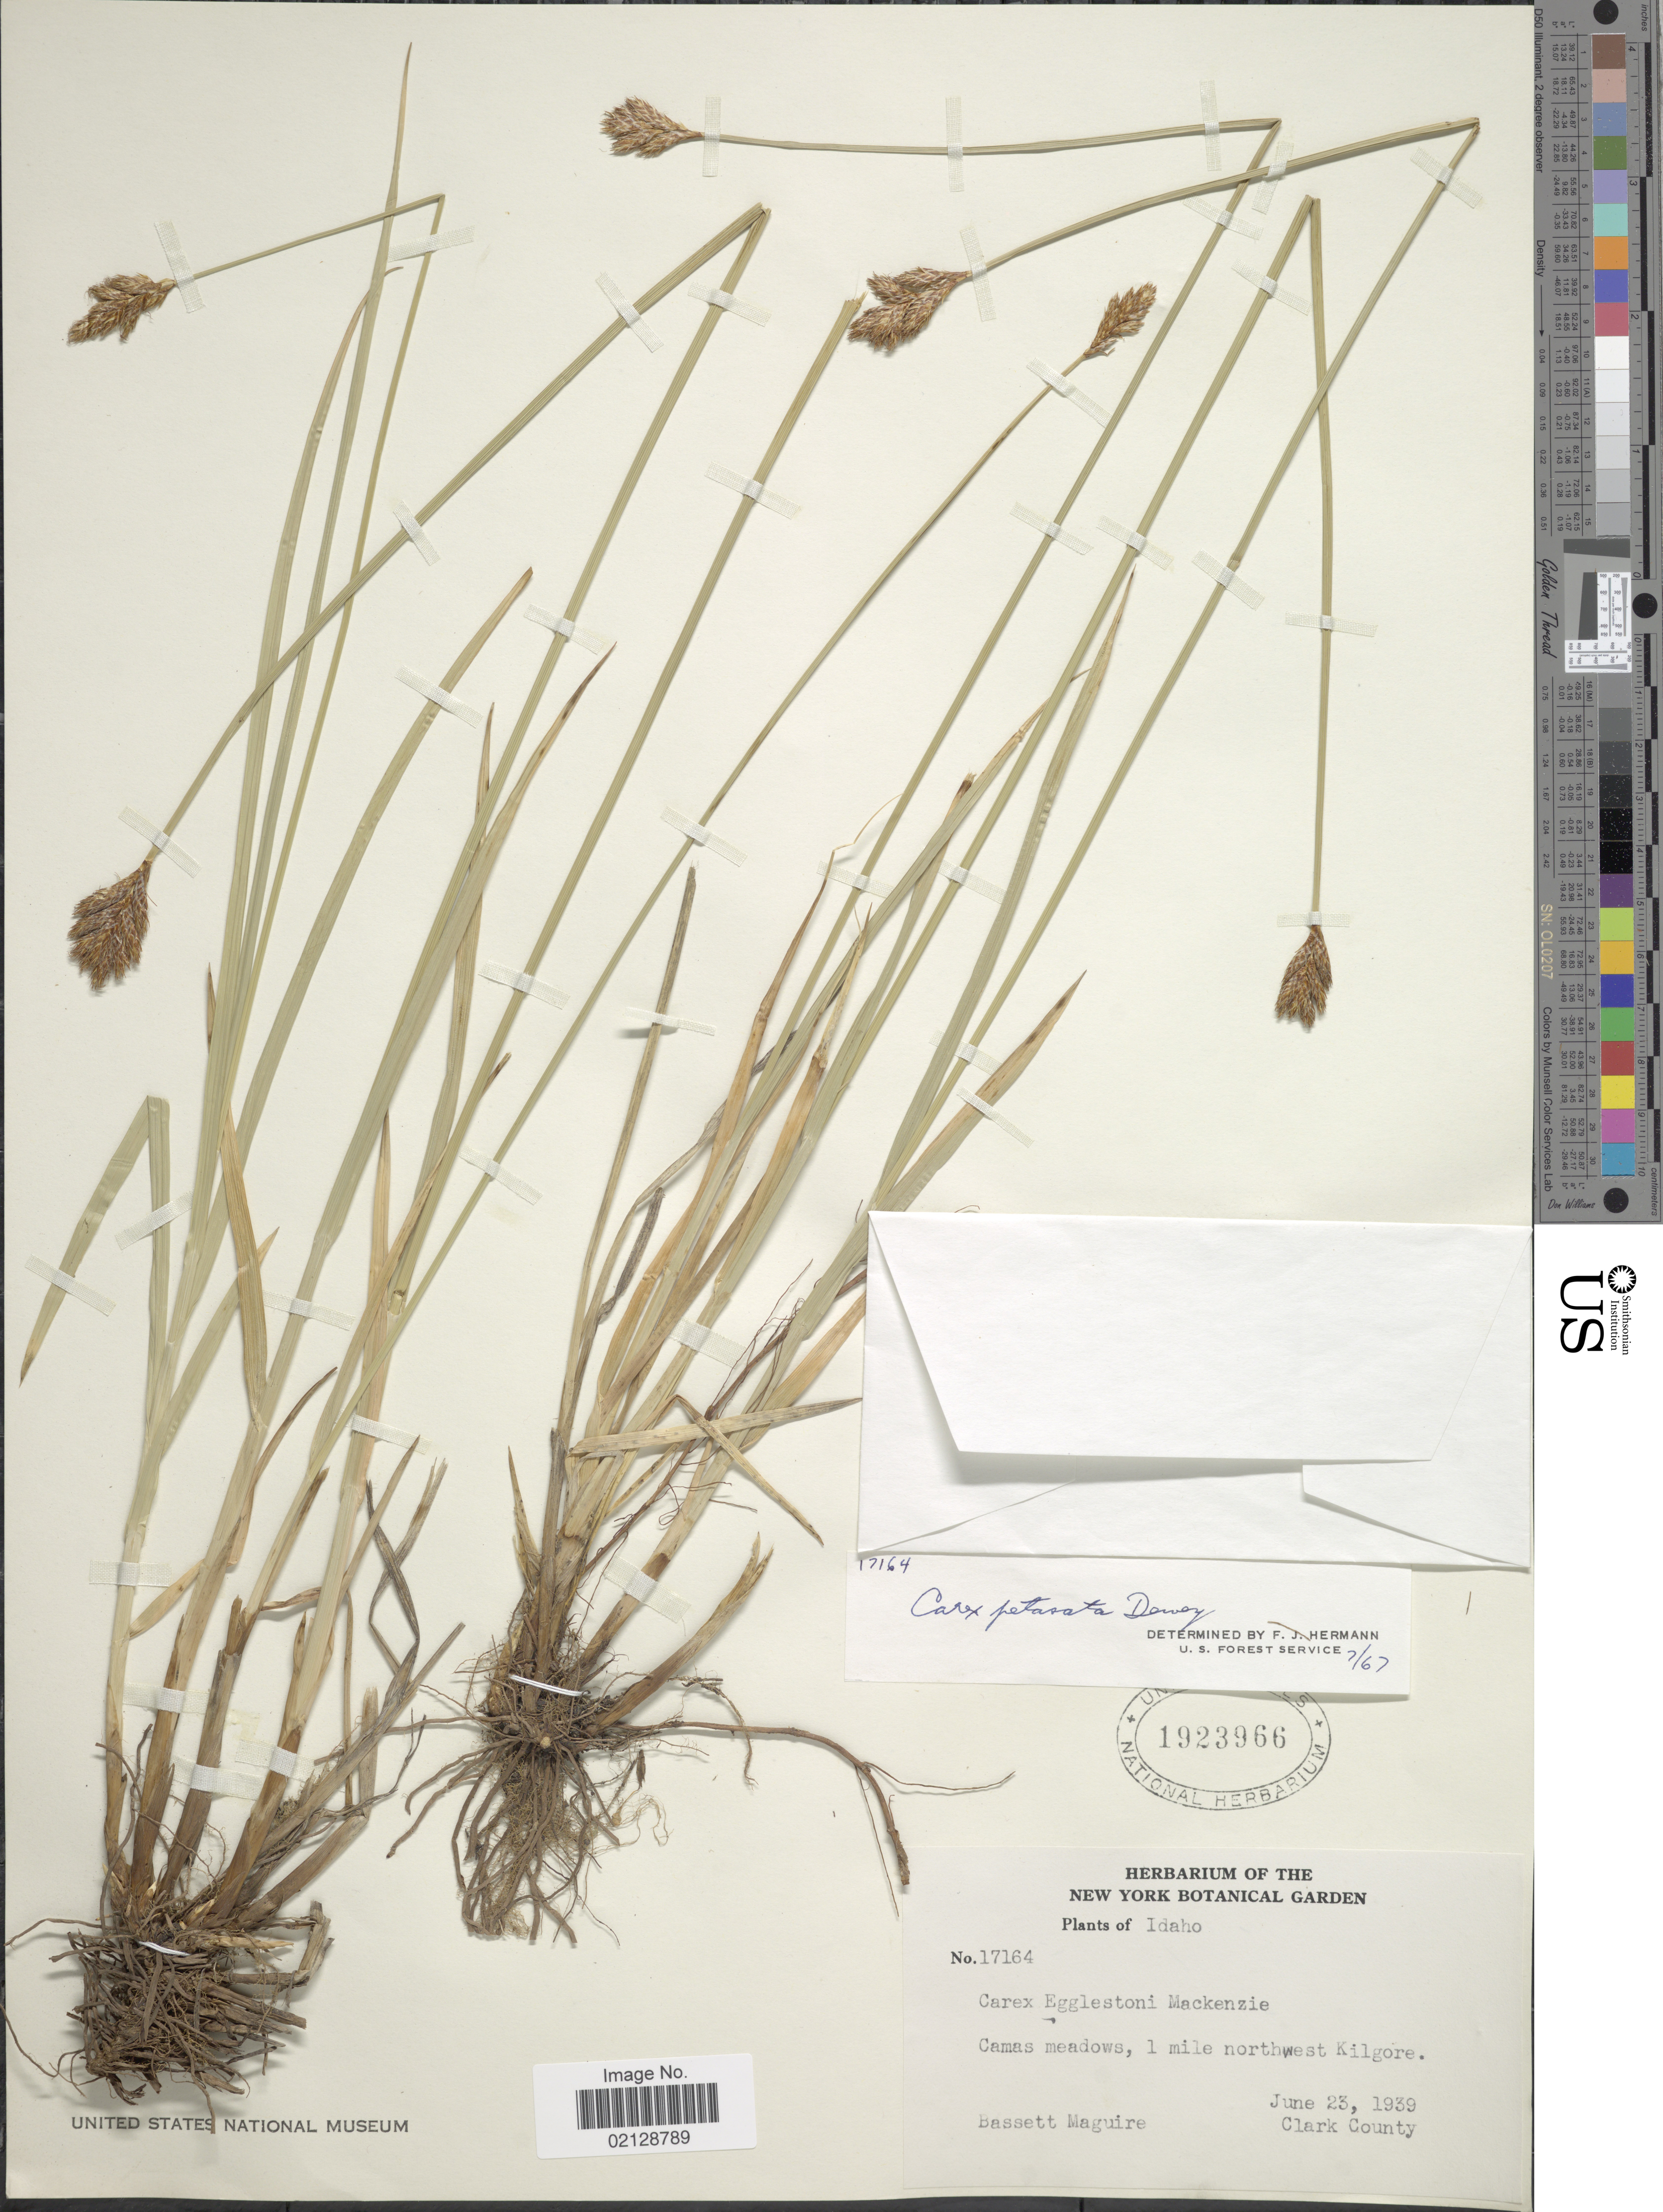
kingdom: Plantae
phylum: Tracheophyta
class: Liliopsida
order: Poales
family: Cyperaceae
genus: Carex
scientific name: Carex petasata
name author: Dewey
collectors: B. Maguire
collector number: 17164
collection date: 1939-06-23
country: United States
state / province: Idaho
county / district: Clark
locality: Camas meadows, 1 miles northwest Kilgore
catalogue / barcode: US 1923966